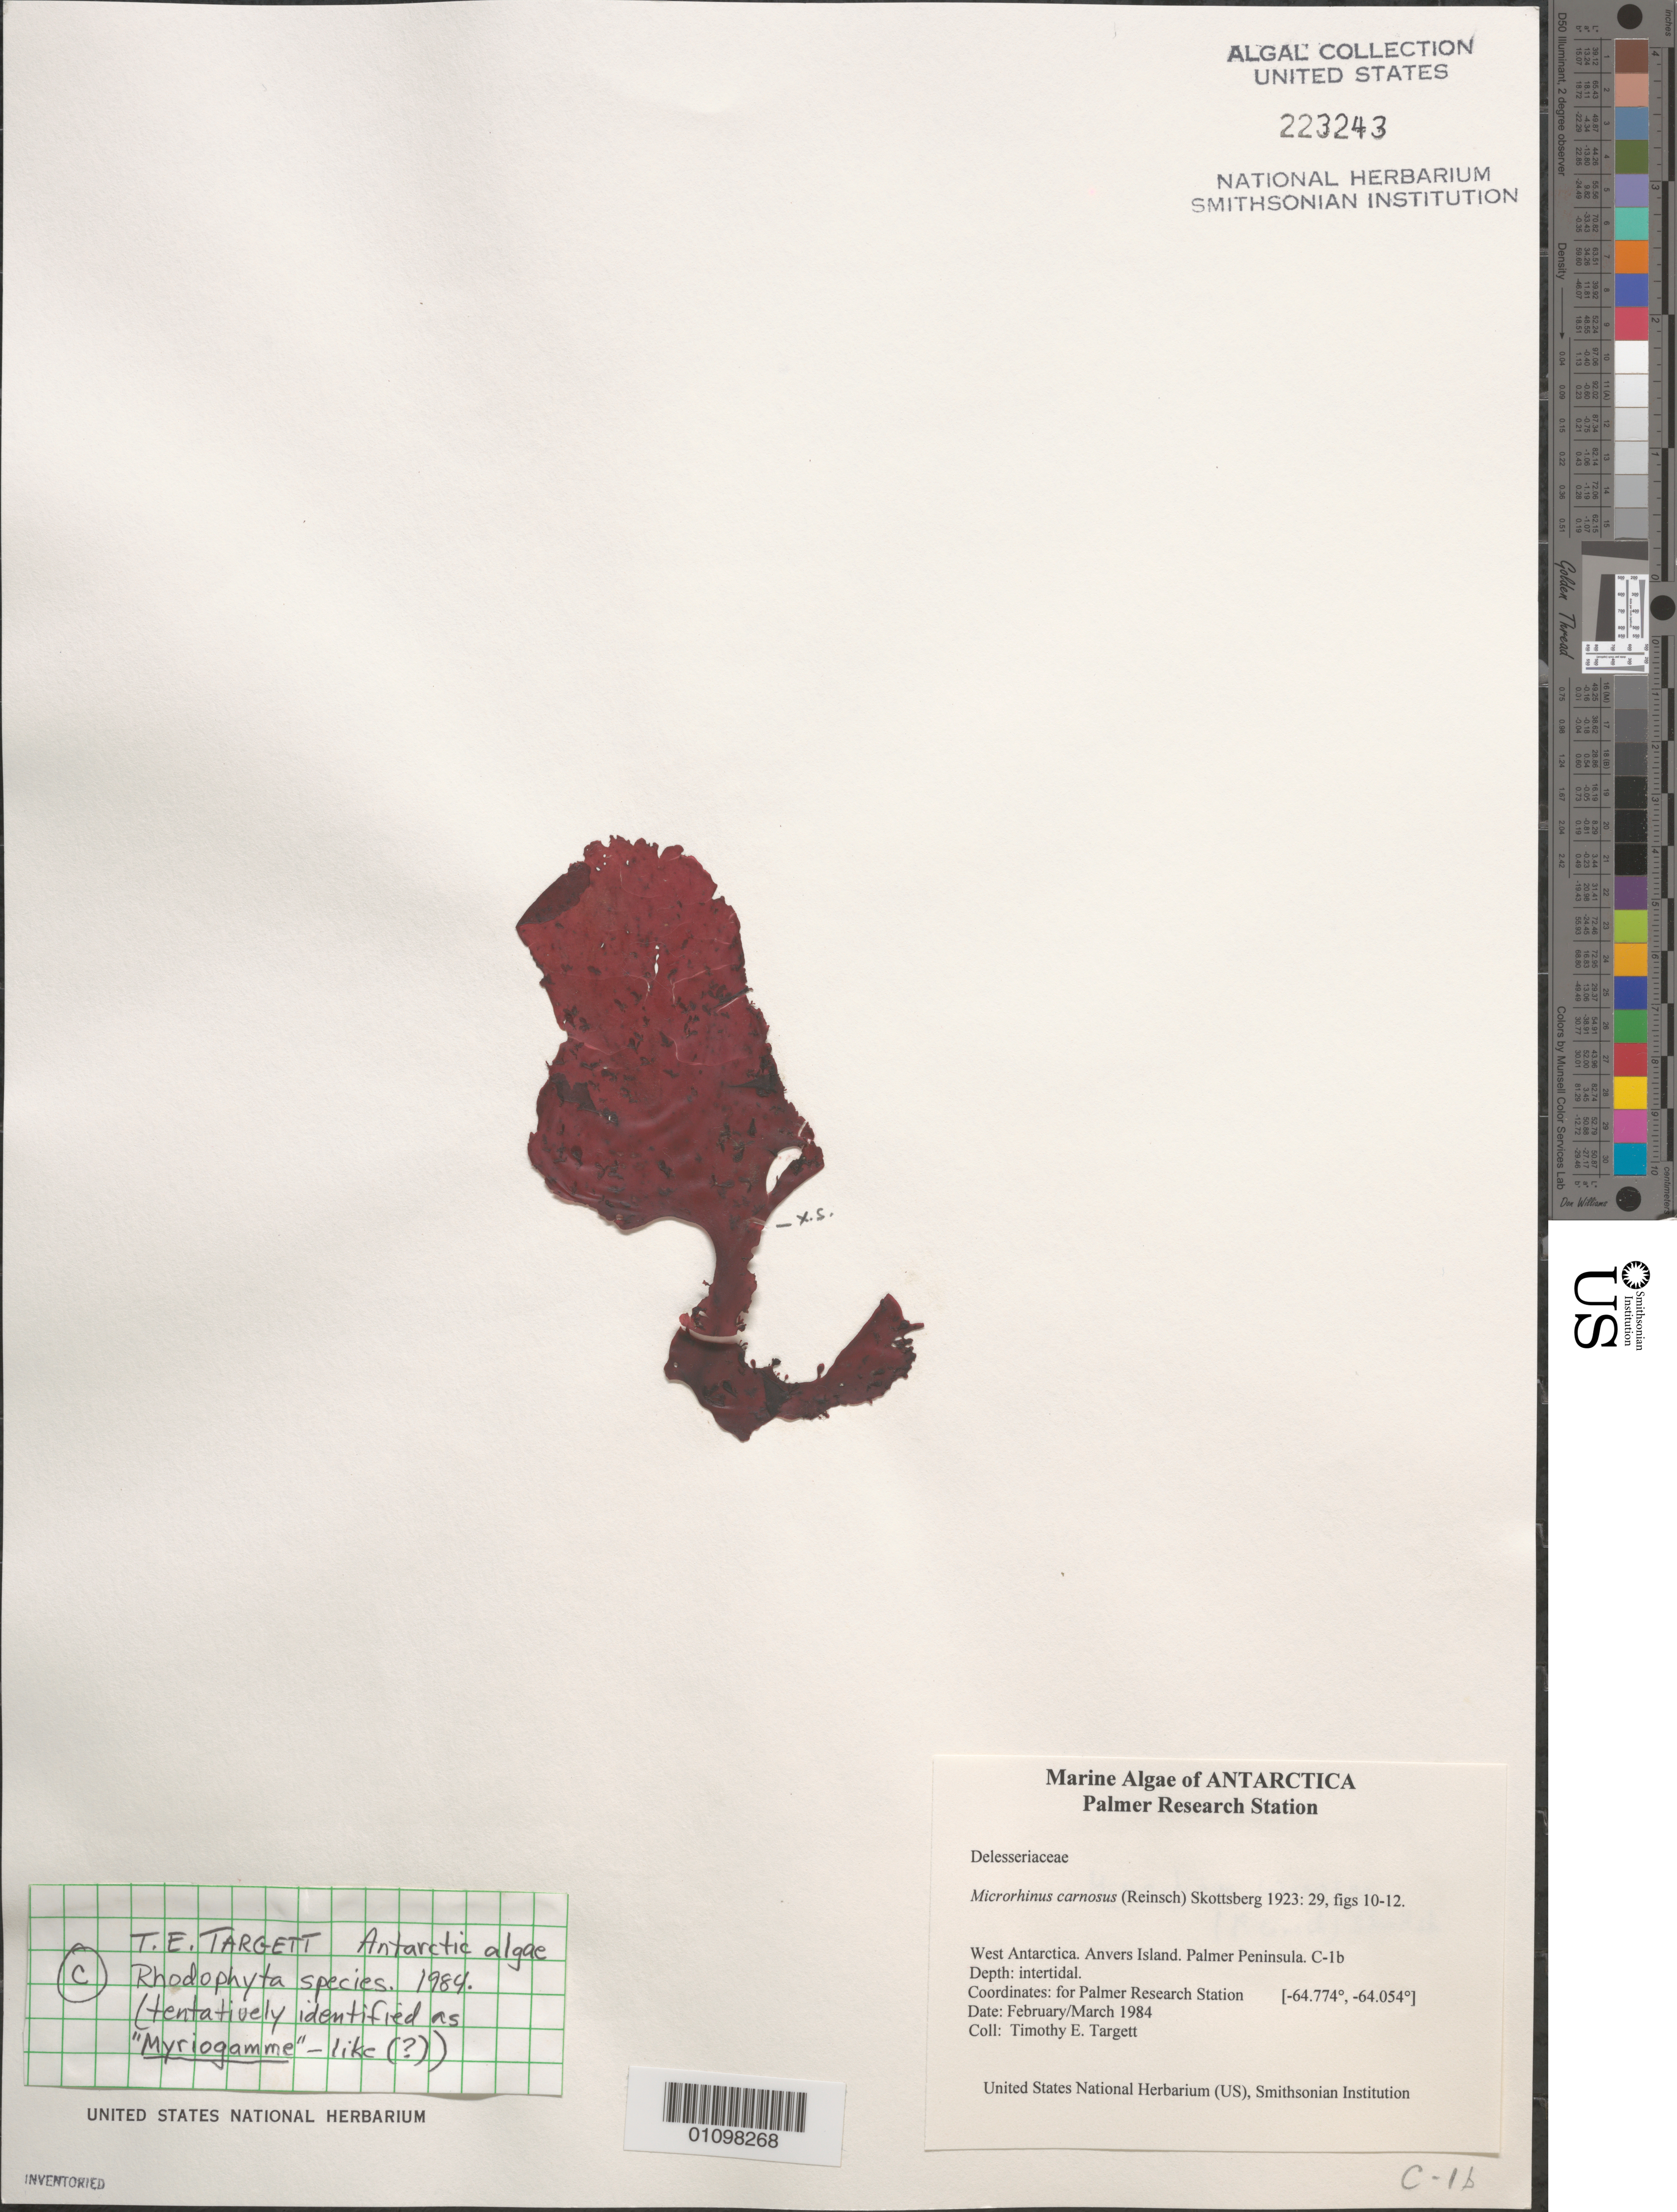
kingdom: Plantae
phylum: Rhodophyta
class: Florideophyceae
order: Ceramiales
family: Delesseriaceae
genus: Microrhinus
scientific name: Microrhinus carnosus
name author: (P.F. Reinsch) Skottsb.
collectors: T. Targett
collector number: C-1b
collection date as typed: February/March 1984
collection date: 1984-02/1984-03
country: Antarctica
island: Anvers Island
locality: West Antarctica, Palmer Peninsula, Palmer Research Station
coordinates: -64.774, -64.054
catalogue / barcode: US 223243